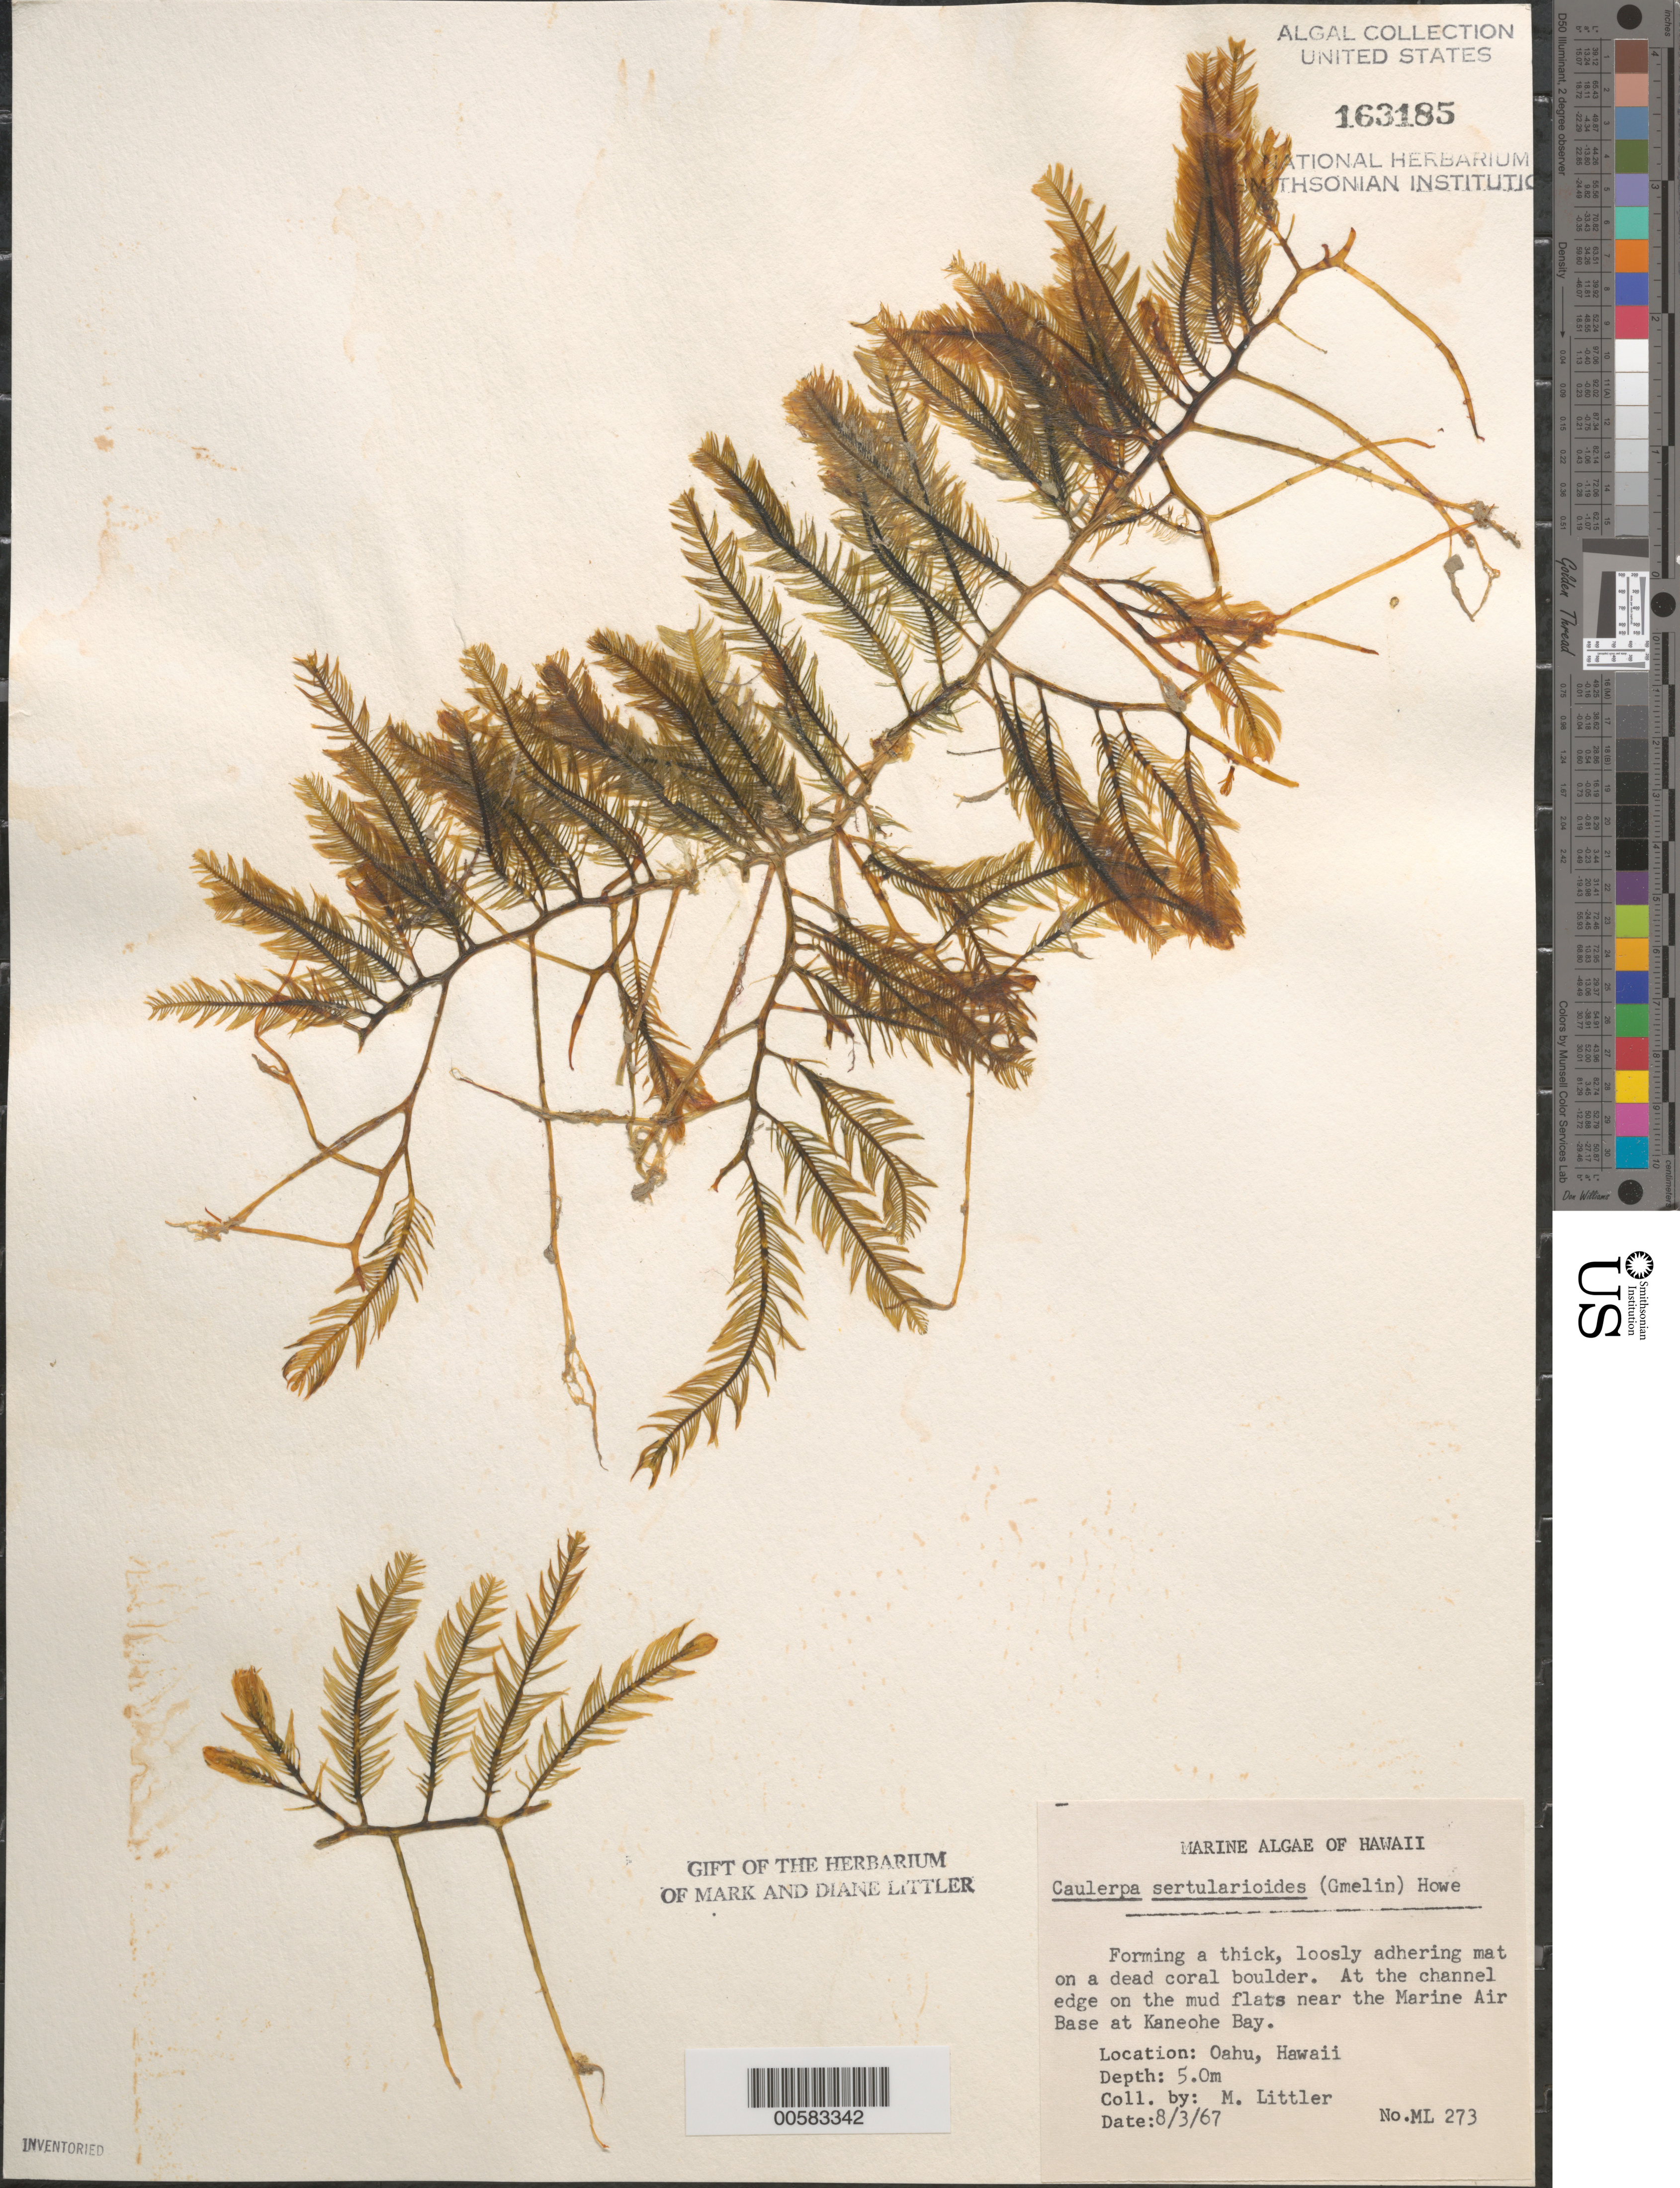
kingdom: Plantae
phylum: Chlorophyta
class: Ulvophyceae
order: Bryopsidales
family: Caulerpaceae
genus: Caulerpa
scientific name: Caulerpa sertularioides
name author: (S.G. Gmel.) M. Howe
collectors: M. M. Littler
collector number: ML 273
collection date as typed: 03 Aug 1967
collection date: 1967-08-03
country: United States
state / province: Hawaii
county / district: Honolulu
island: Oahu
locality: Kaneohe Bay near marine air base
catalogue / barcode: US 163185